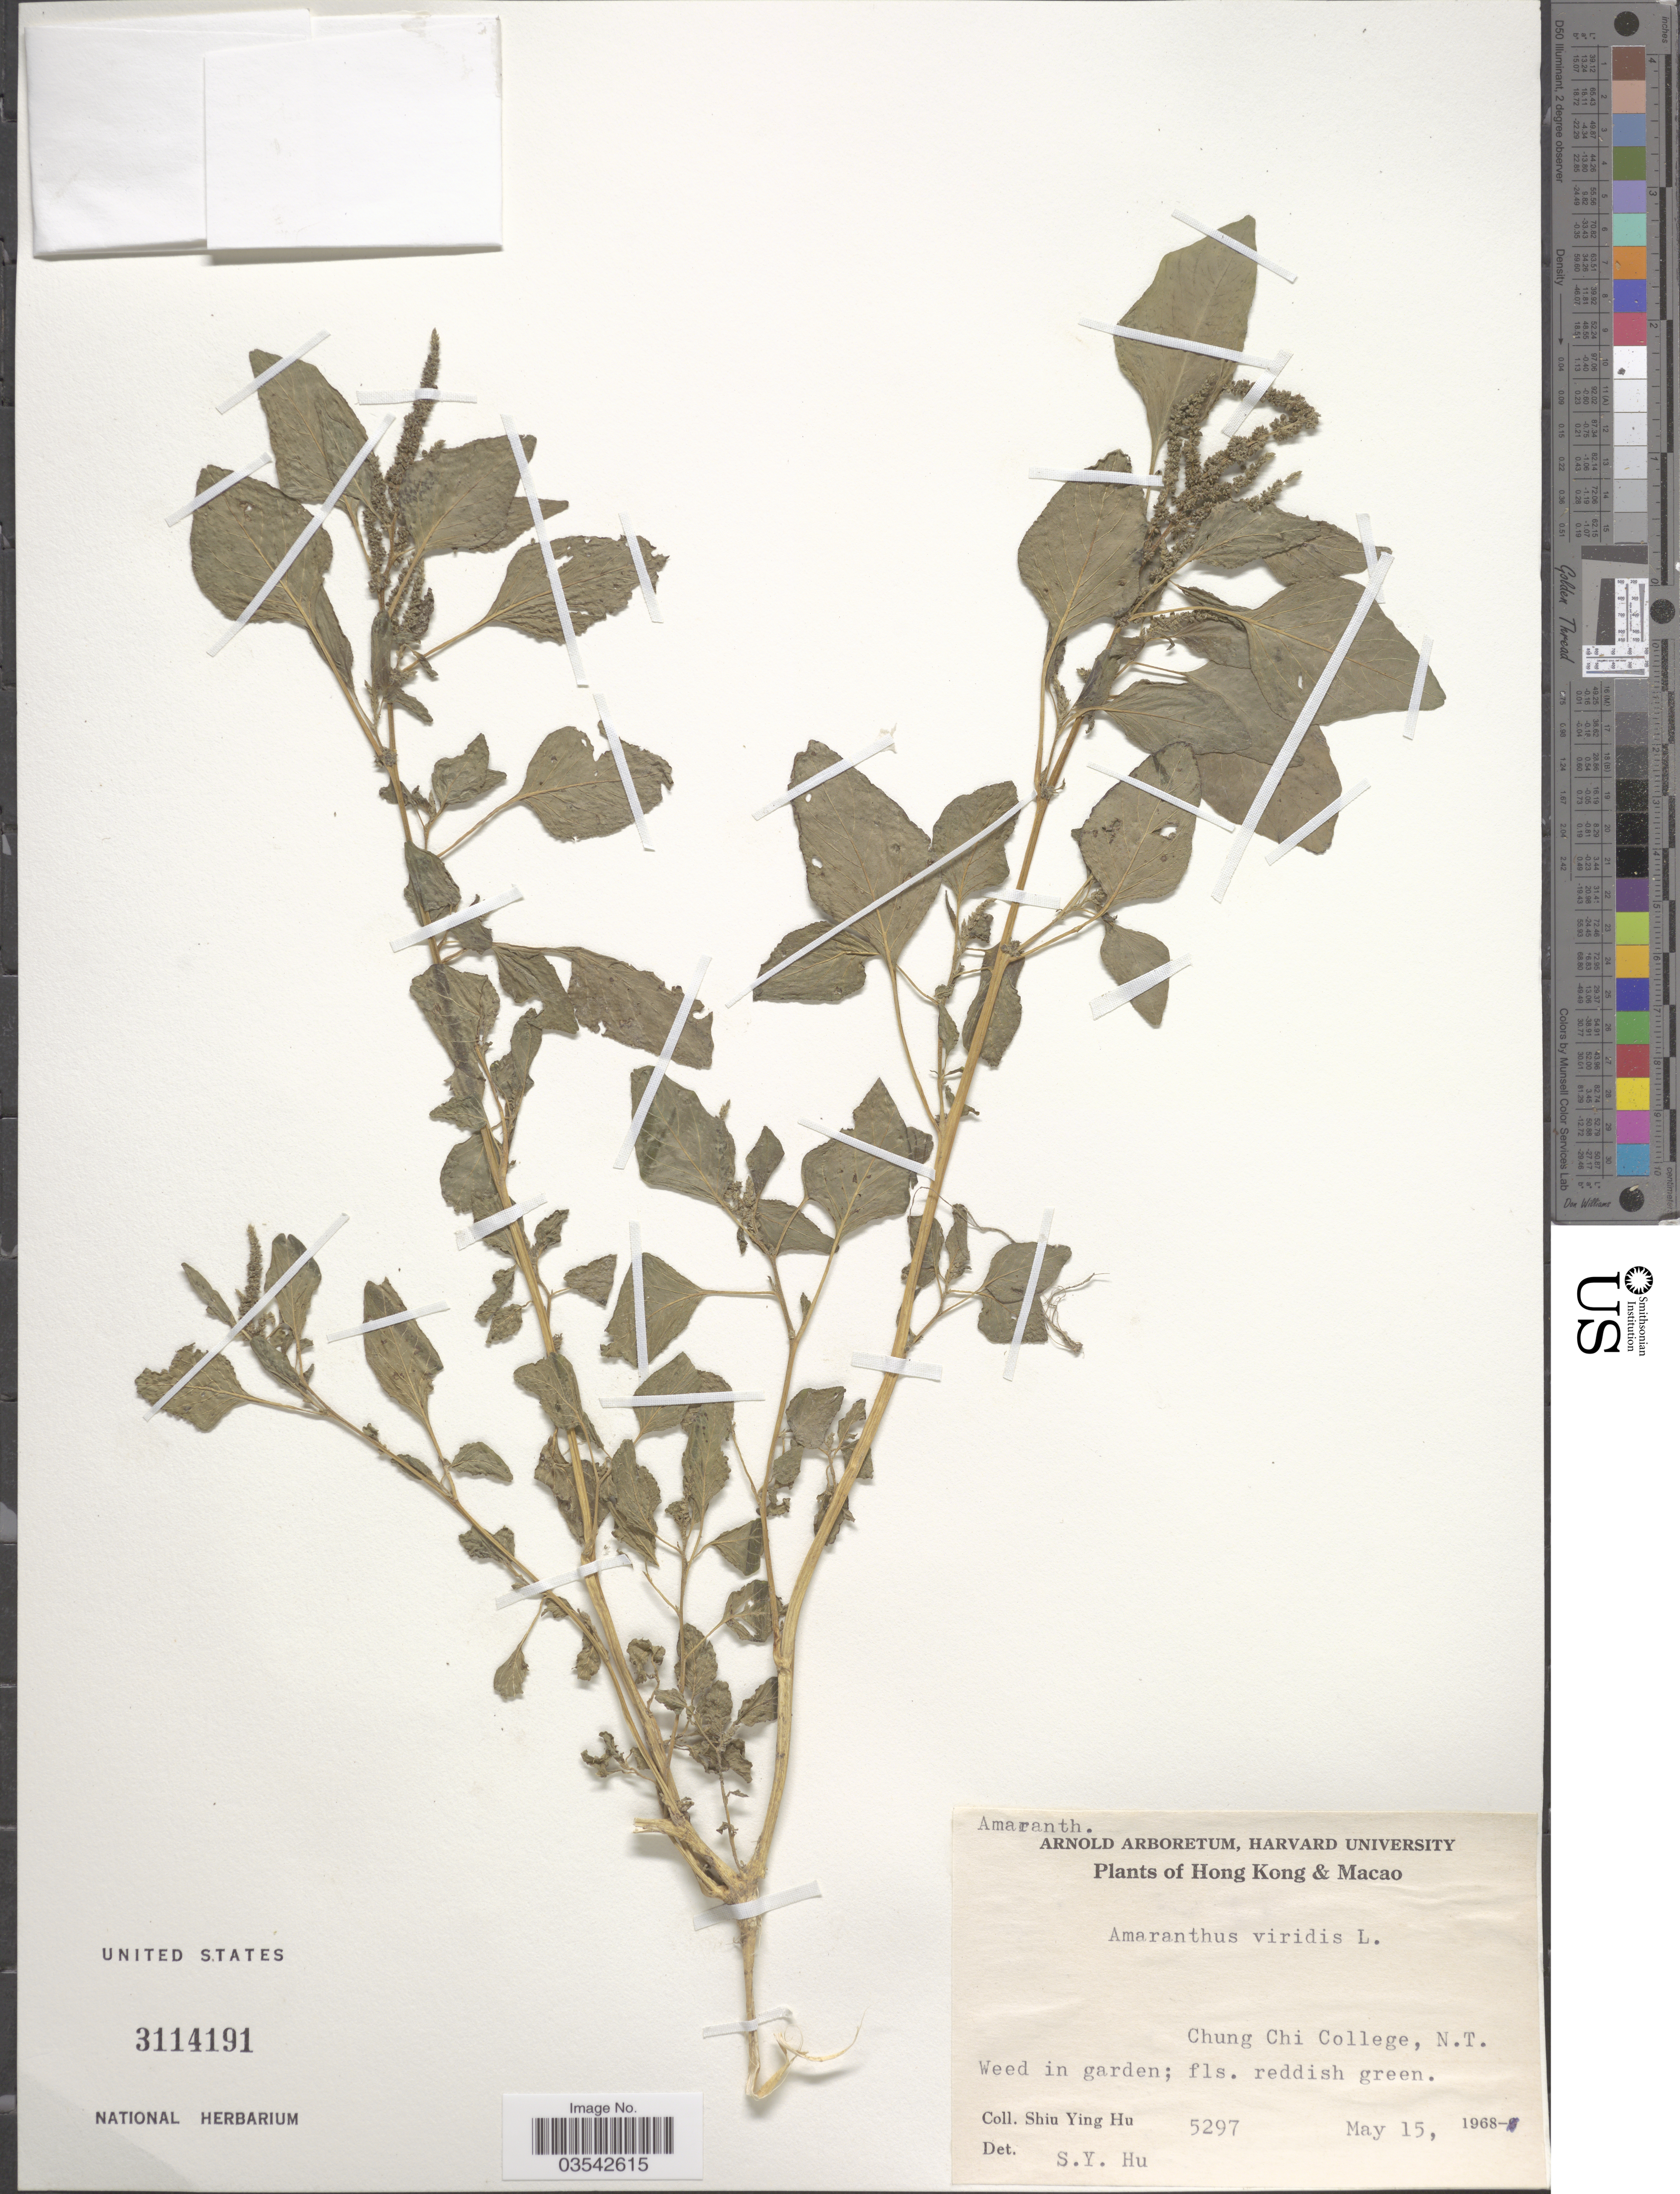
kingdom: Plantae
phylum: Tracheophyta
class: Magnoliopsida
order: Caryophyllales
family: Amaranthaceae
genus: Amaranthus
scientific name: Amaranthus viridis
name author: L.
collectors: S. Y. Hu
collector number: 5297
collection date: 1968-05-15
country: China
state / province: Hong Kong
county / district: New Territories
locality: Hong Kong & Macao. Chung Chi College, N.T.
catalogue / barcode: US 3114191